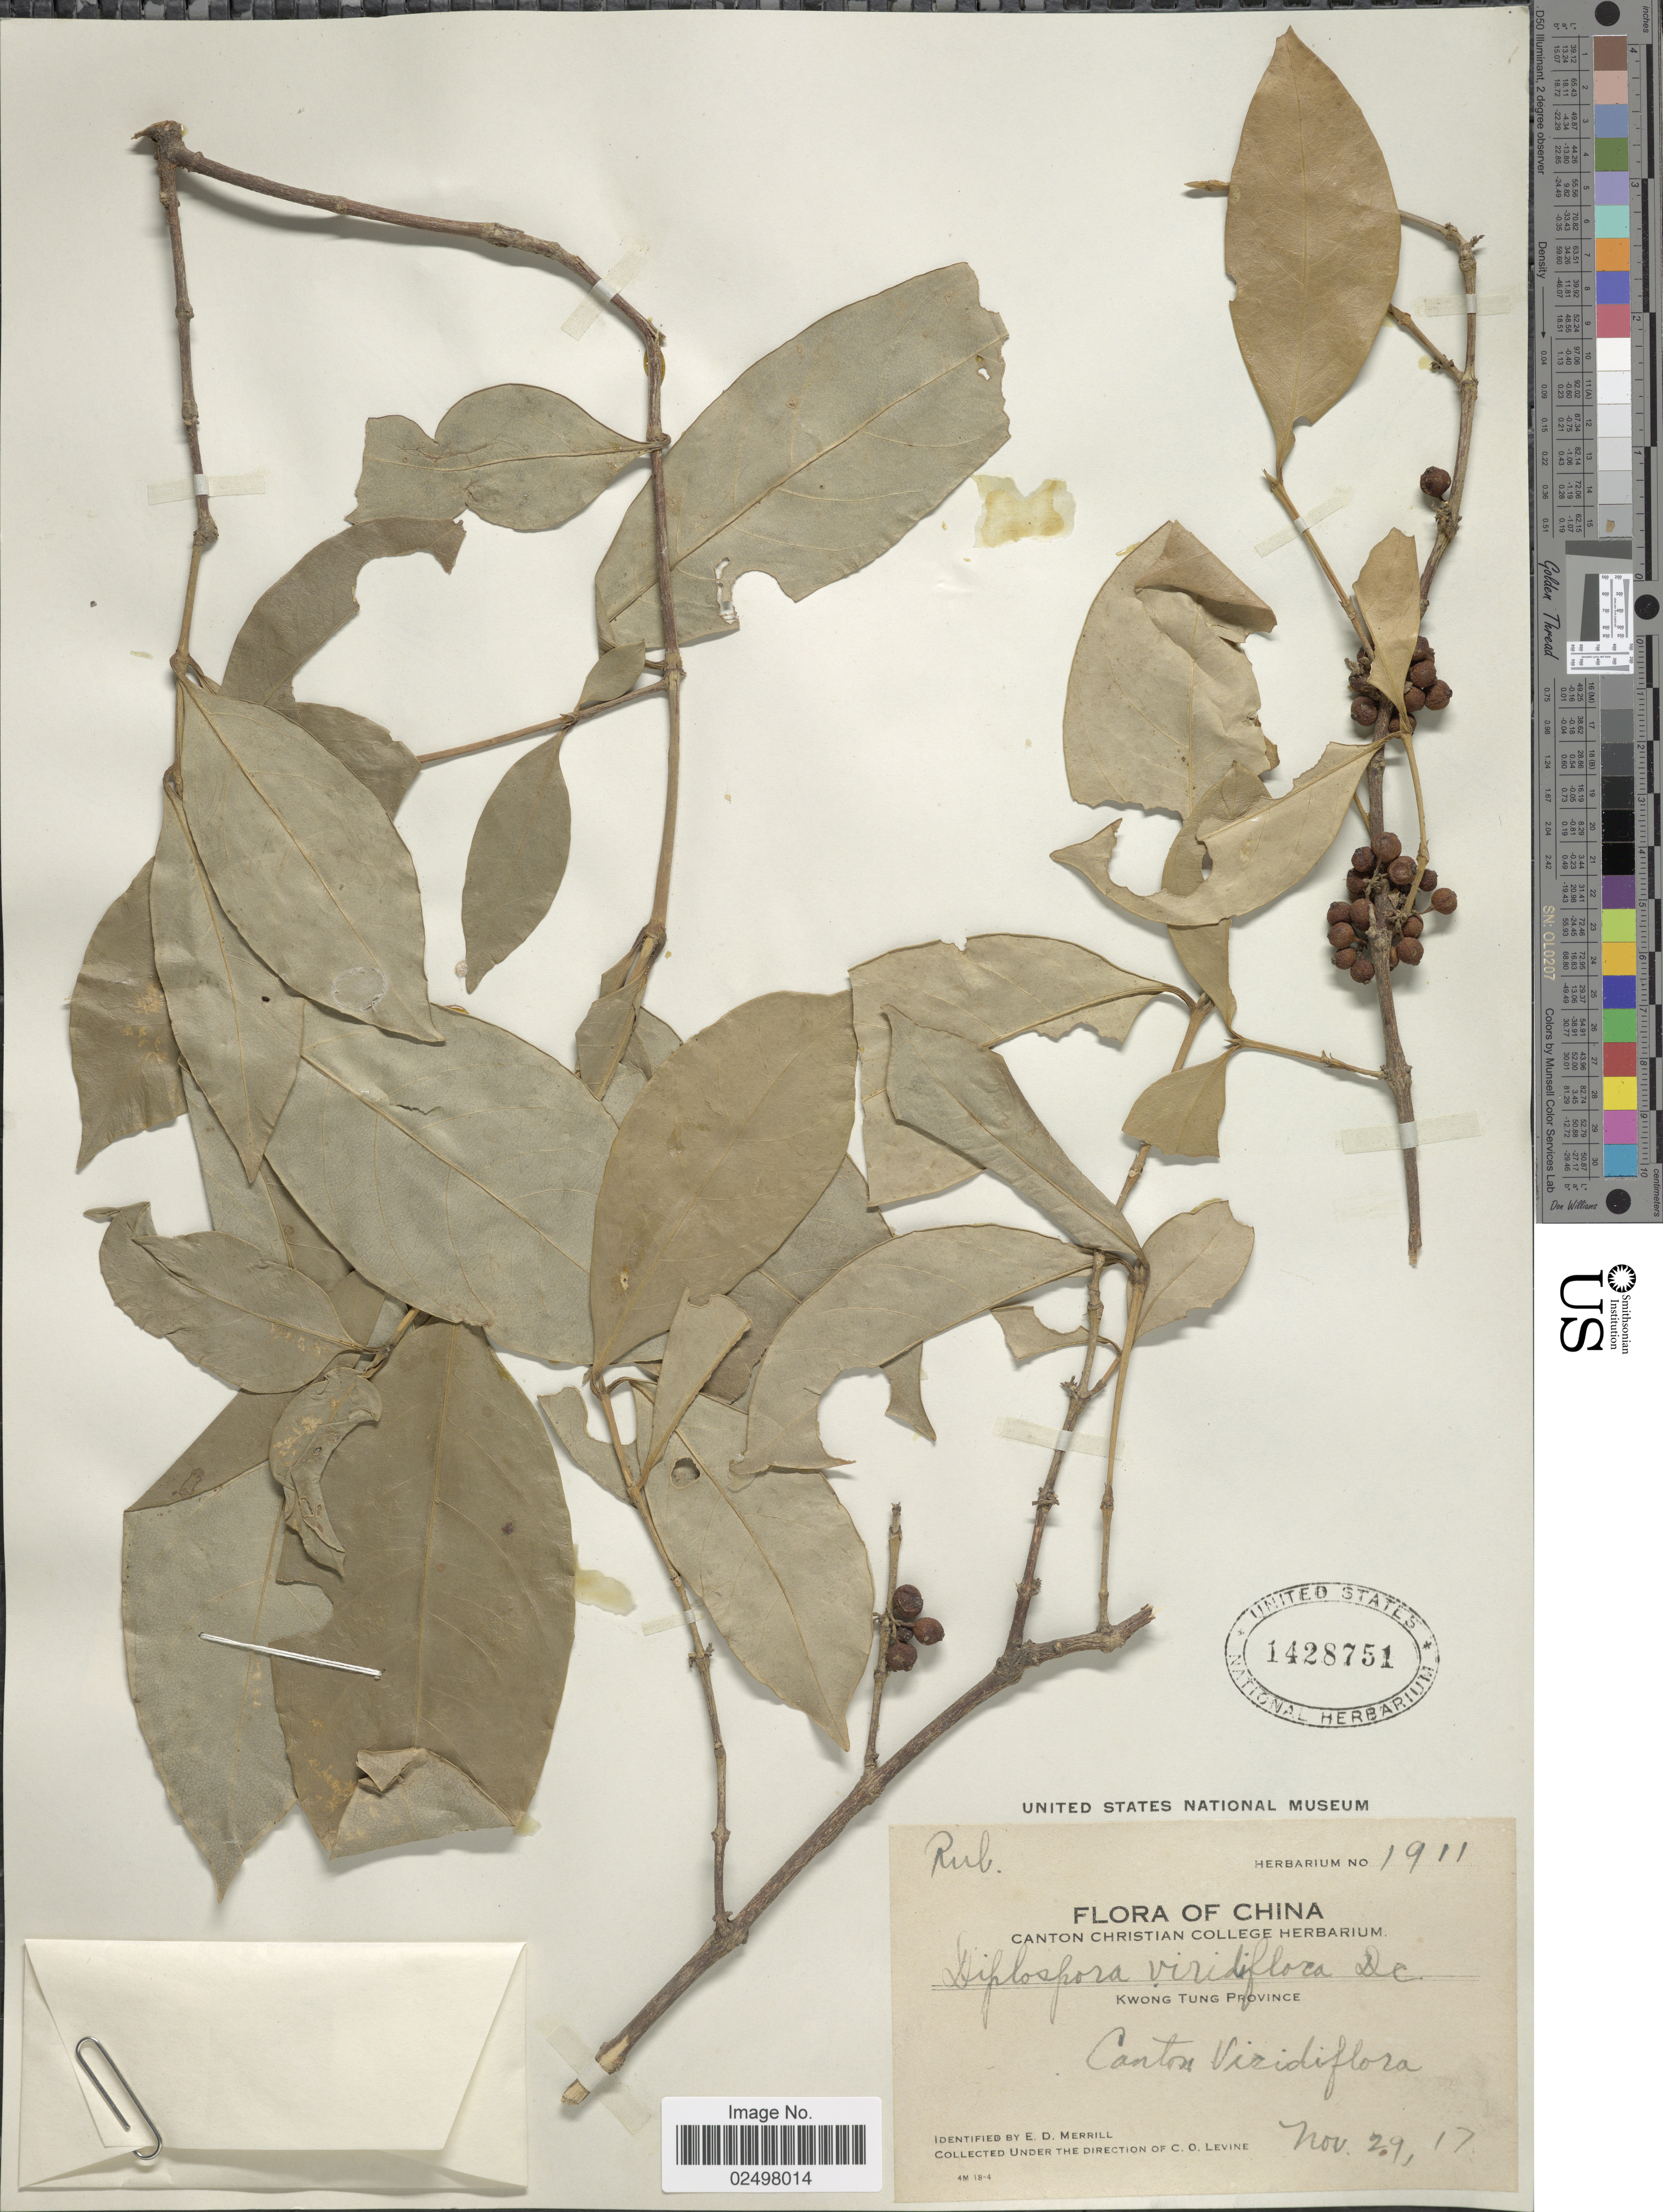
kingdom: Plantae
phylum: Tracheophyta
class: Magnoliopsida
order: Gentianales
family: Rubiaceae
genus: Tricalysia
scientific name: Tricalysia dubia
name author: (Lindl.) Ohwi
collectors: C. O. Levine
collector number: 1911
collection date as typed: Transcribed d/m/y: 29/11/17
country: China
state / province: Guangdong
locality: Kwong Tung Province, Canton Vicidiflora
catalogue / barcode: US 1428751